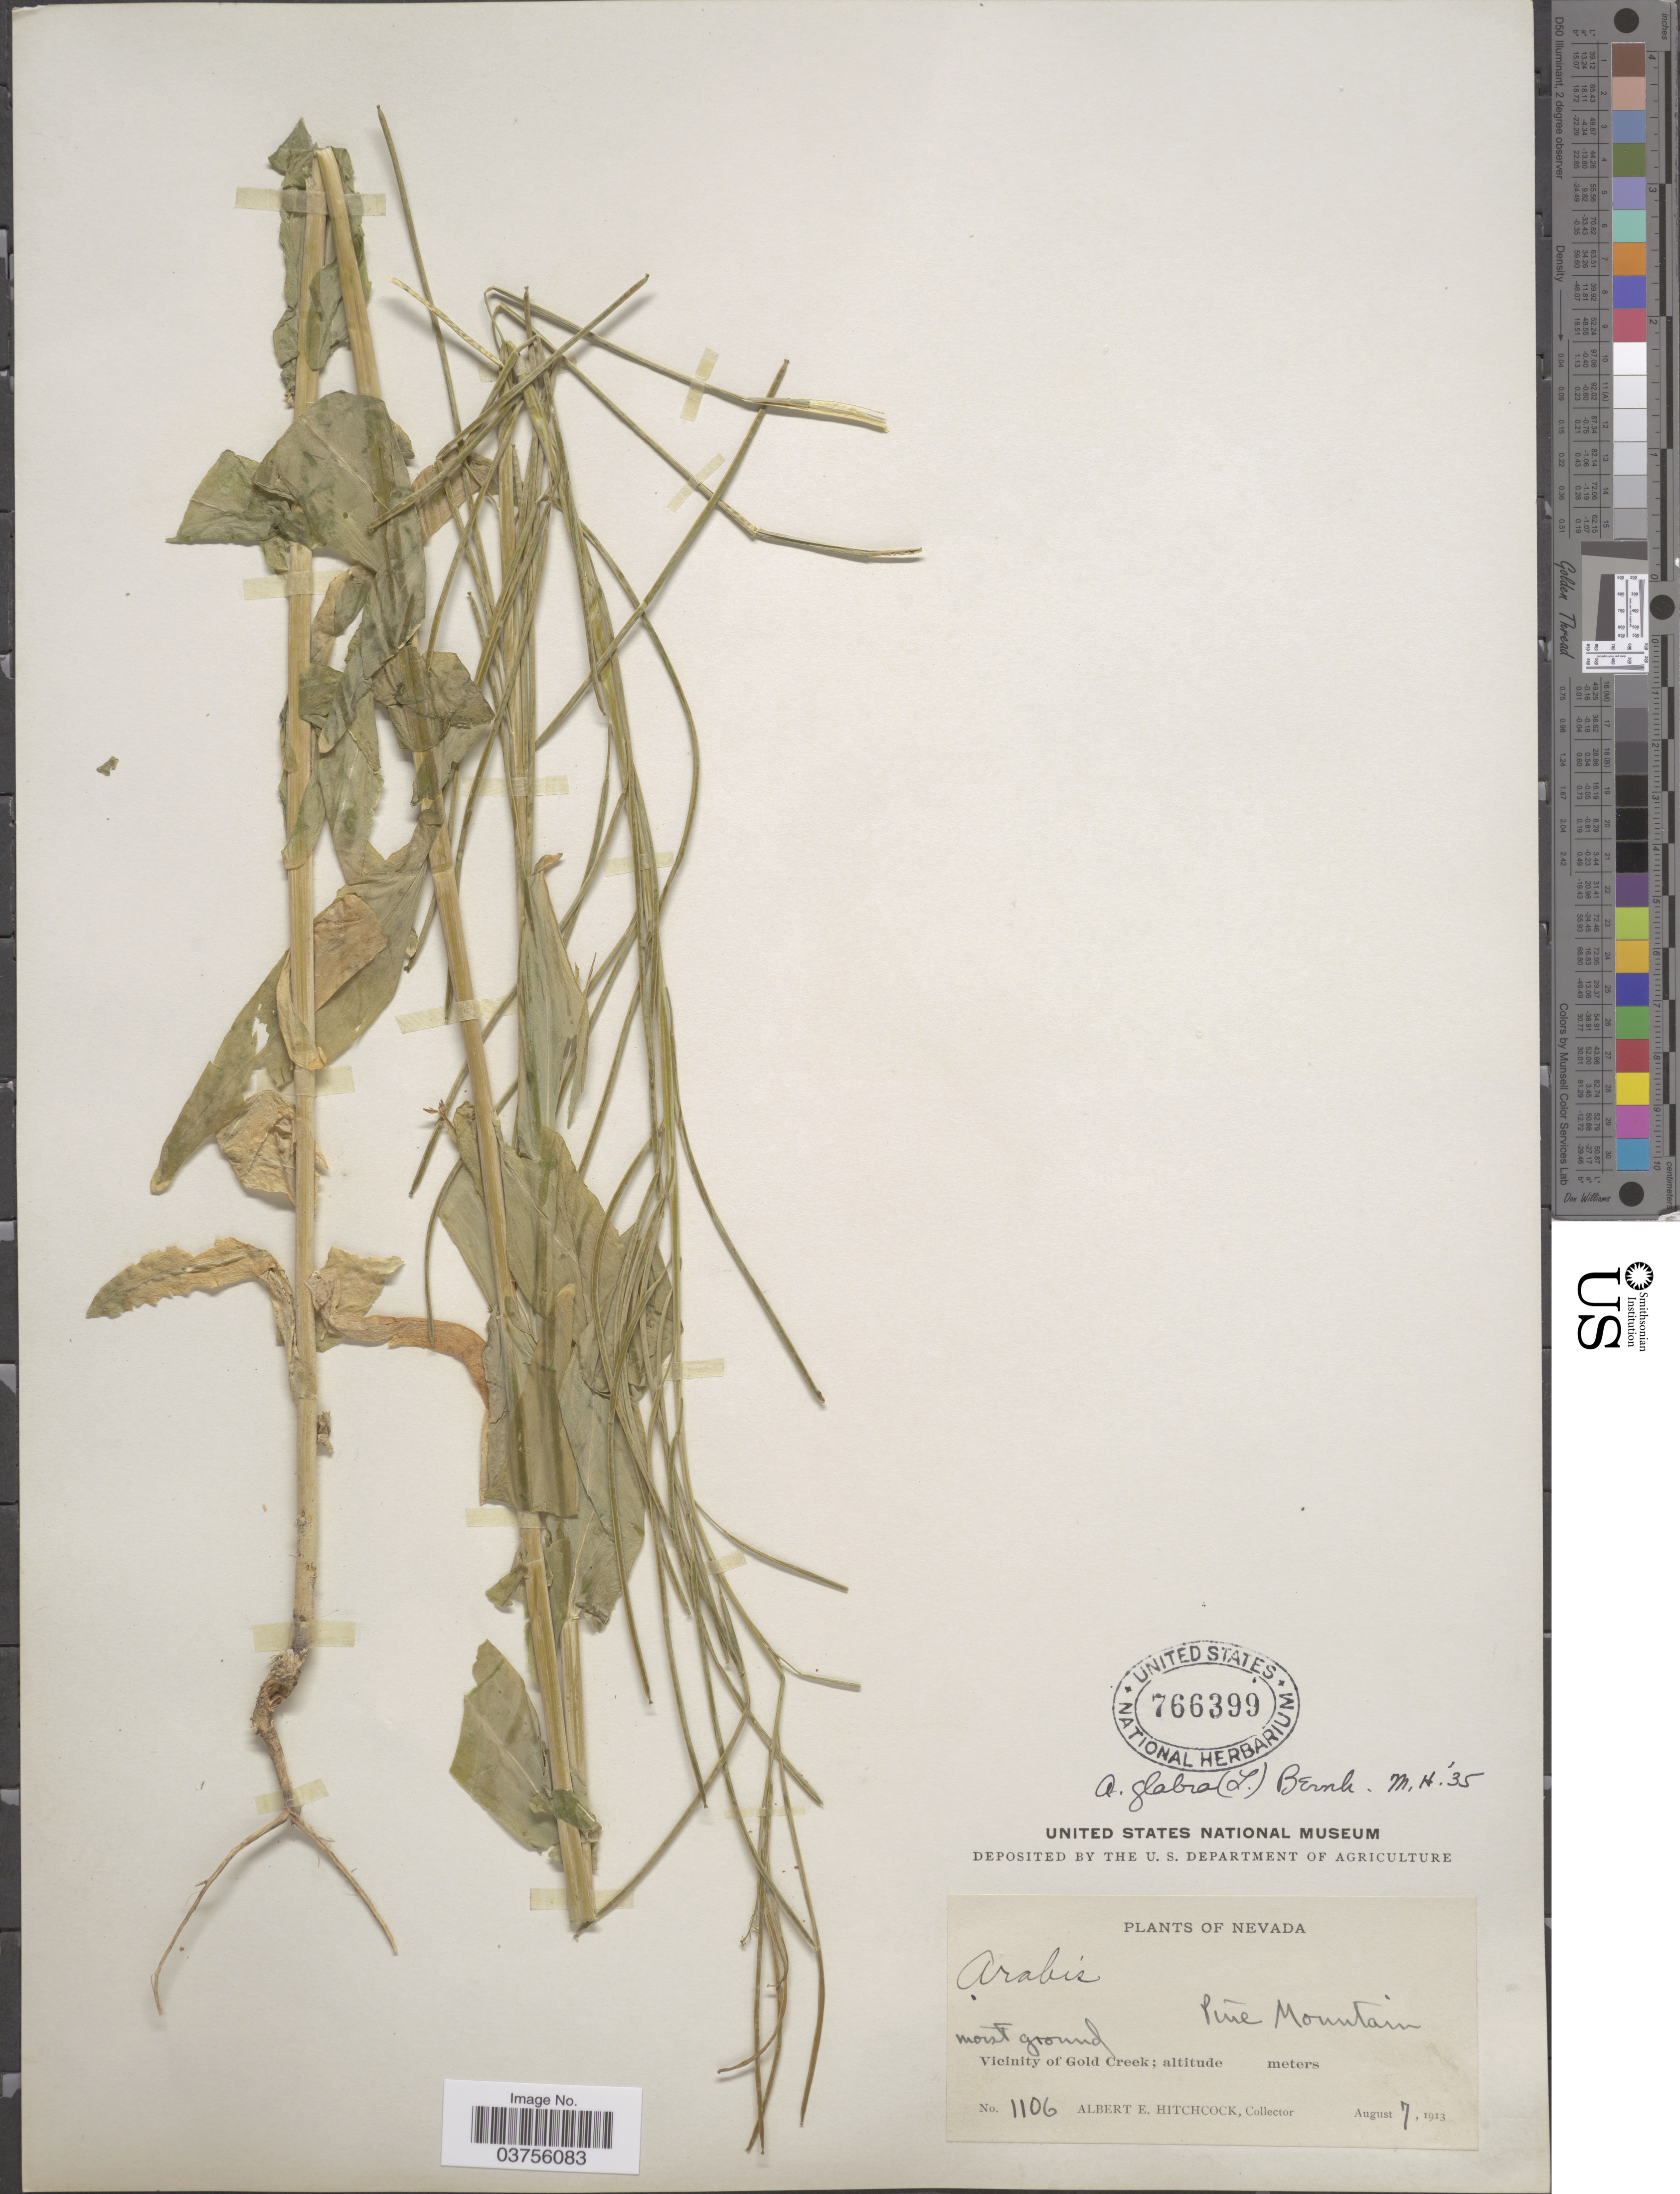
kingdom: Plantae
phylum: Tracheophyta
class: Magnoliopsida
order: Brassicales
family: Brassicaceae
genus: Turritis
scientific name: Turritis glabra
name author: L.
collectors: A. Hitchcock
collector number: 1106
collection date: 1913-08-07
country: United States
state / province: Nevada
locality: Pine Mountain. Vicinity of Gold Creek.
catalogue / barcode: US 766399